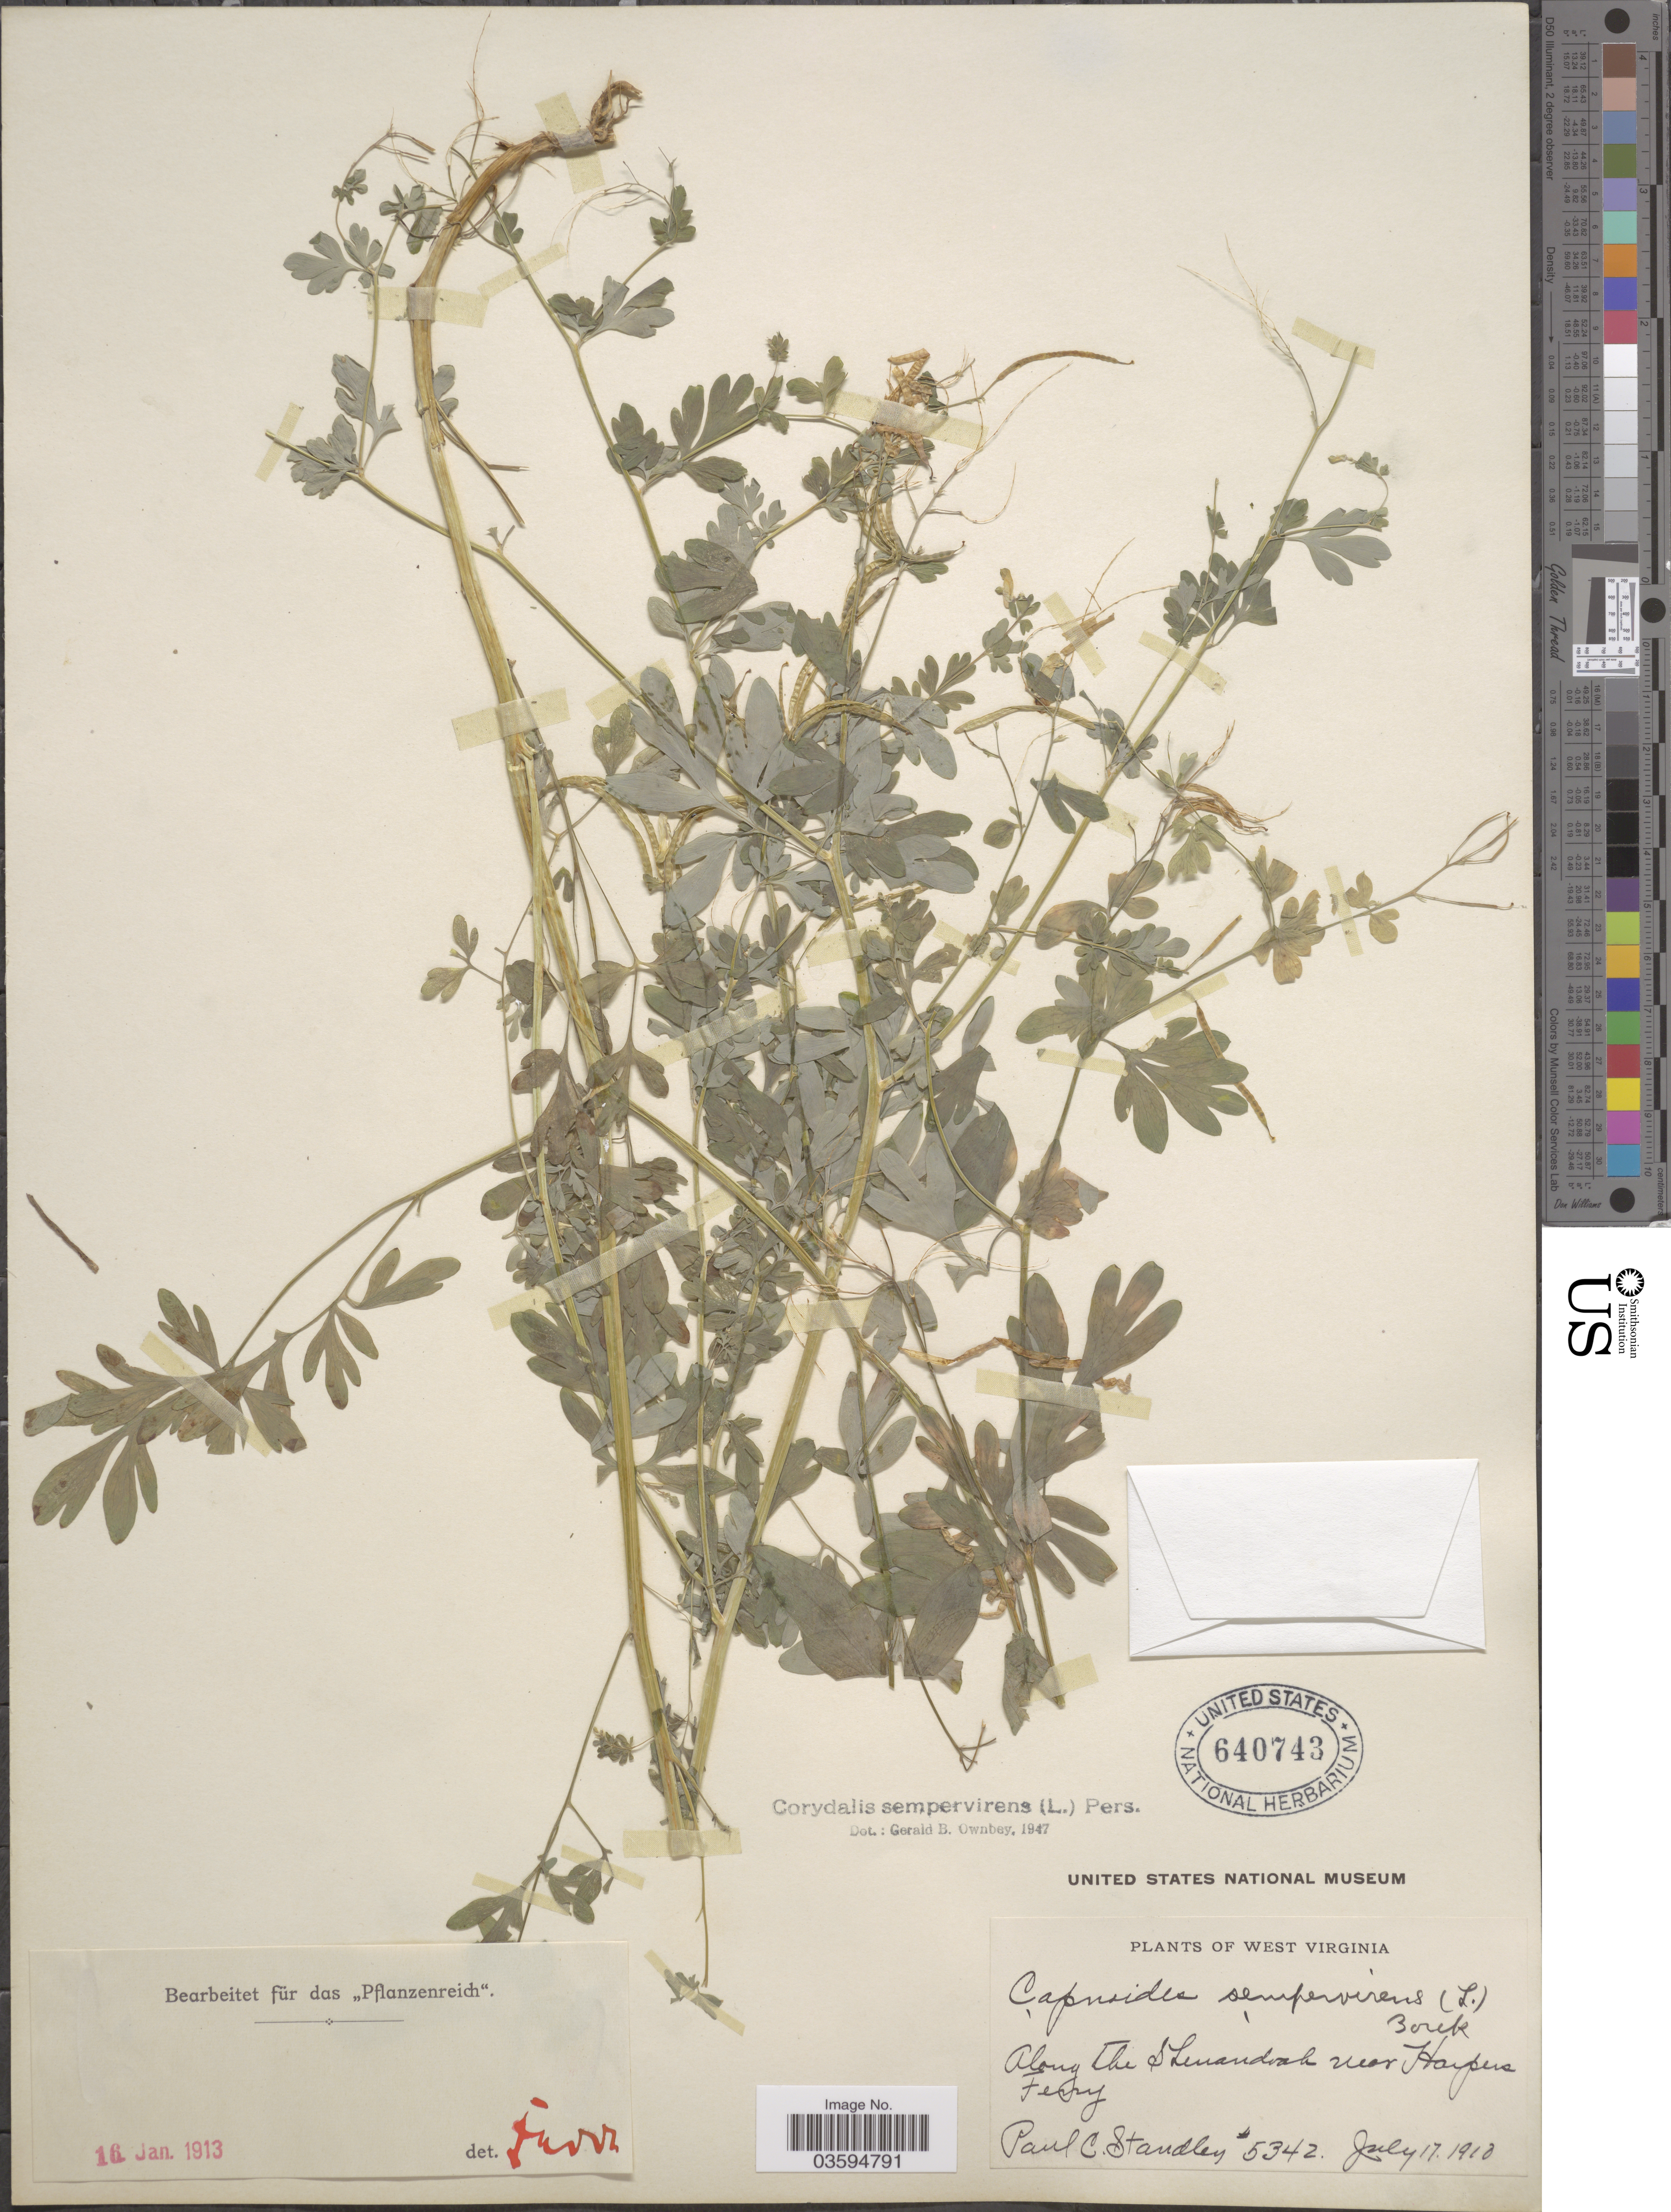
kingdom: Plantae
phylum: Tracheophyta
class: Magnoliopsida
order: Ranunculales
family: Papaveraceae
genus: Capnoides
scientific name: Capnoides sempervirens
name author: (L.) Borkh.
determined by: Strong, M. T., (US), Smithsonian Institution - National Museum of Natural History (UNITED STATES)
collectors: P. C. Standley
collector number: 5342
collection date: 1910-07-17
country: United States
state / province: West Virginia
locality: Along the Shenandoah near Harper's Ferry.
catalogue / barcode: US 640743